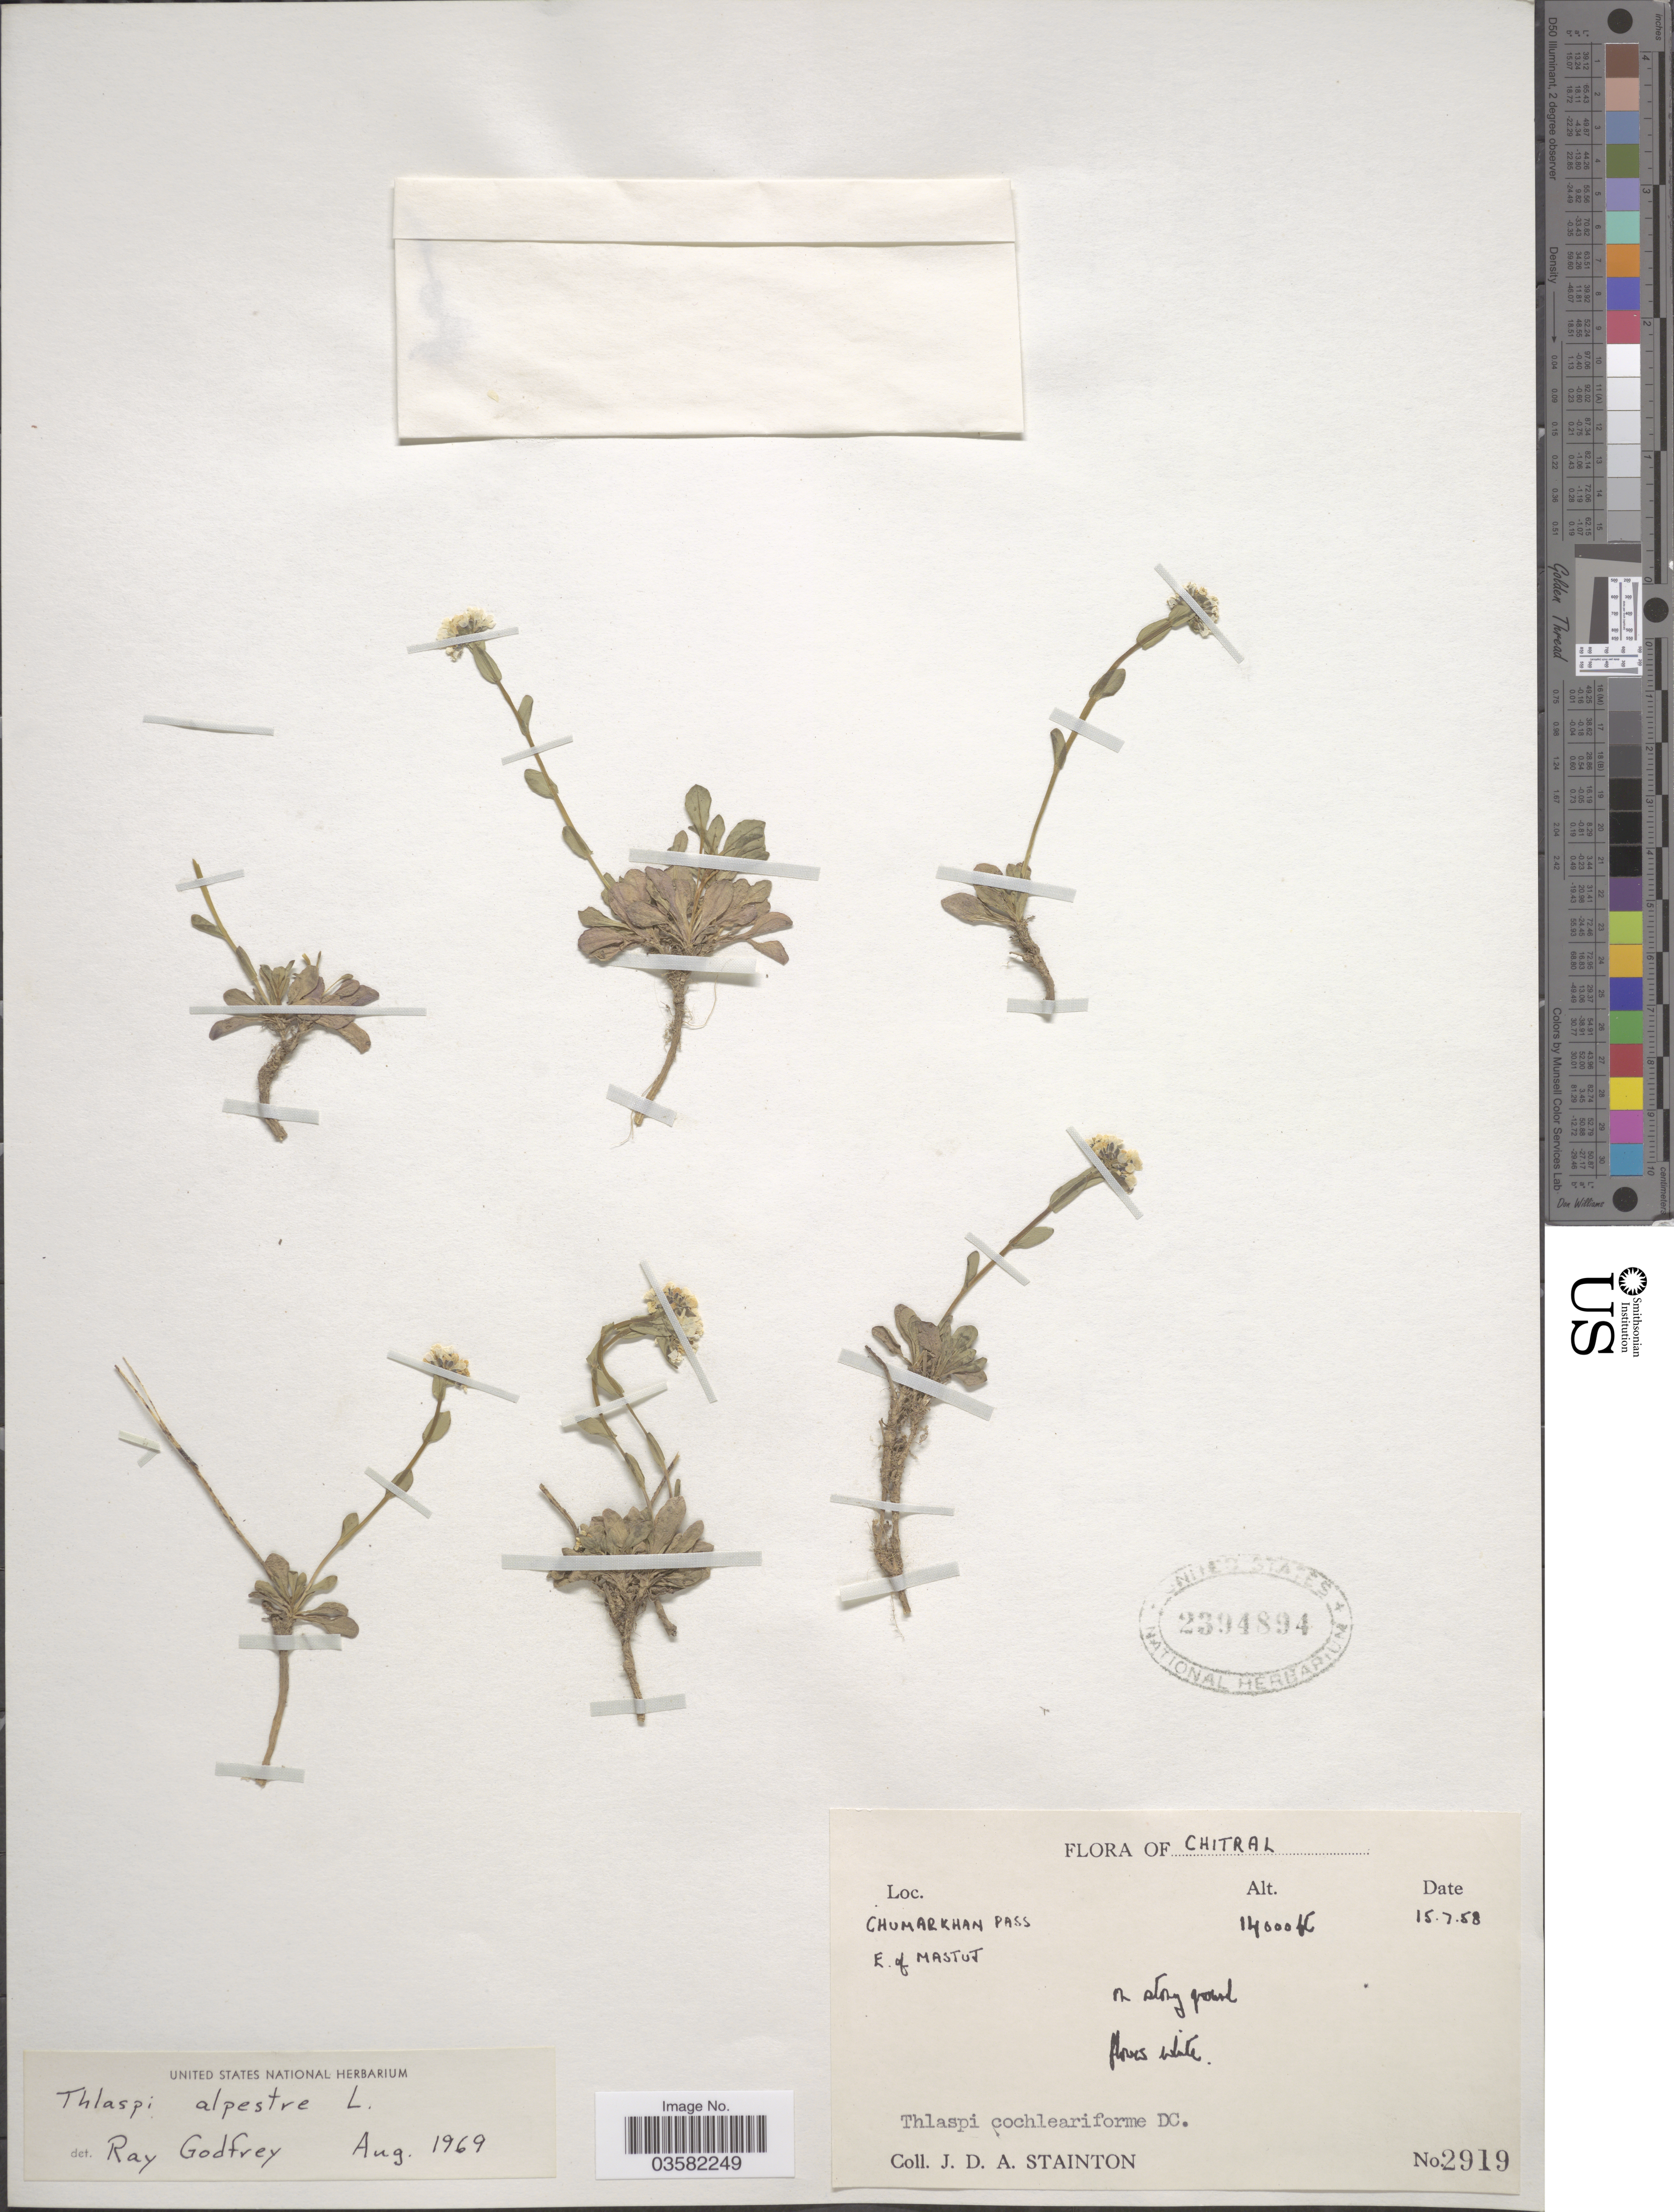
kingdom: Plantae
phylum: Tracheophyta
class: Magnoliopsida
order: Brassicales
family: Brassicaceae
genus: Thlaspi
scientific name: Thlaspi alpestre L. nom. illeg.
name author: L.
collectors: J. Stainton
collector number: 2919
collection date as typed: Transcribed d/m/y: 15/7/58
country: Pakistan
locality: Chitral, Chumarkhan Pass E. of Mastut.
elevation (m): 4267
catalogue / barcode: US 2394894